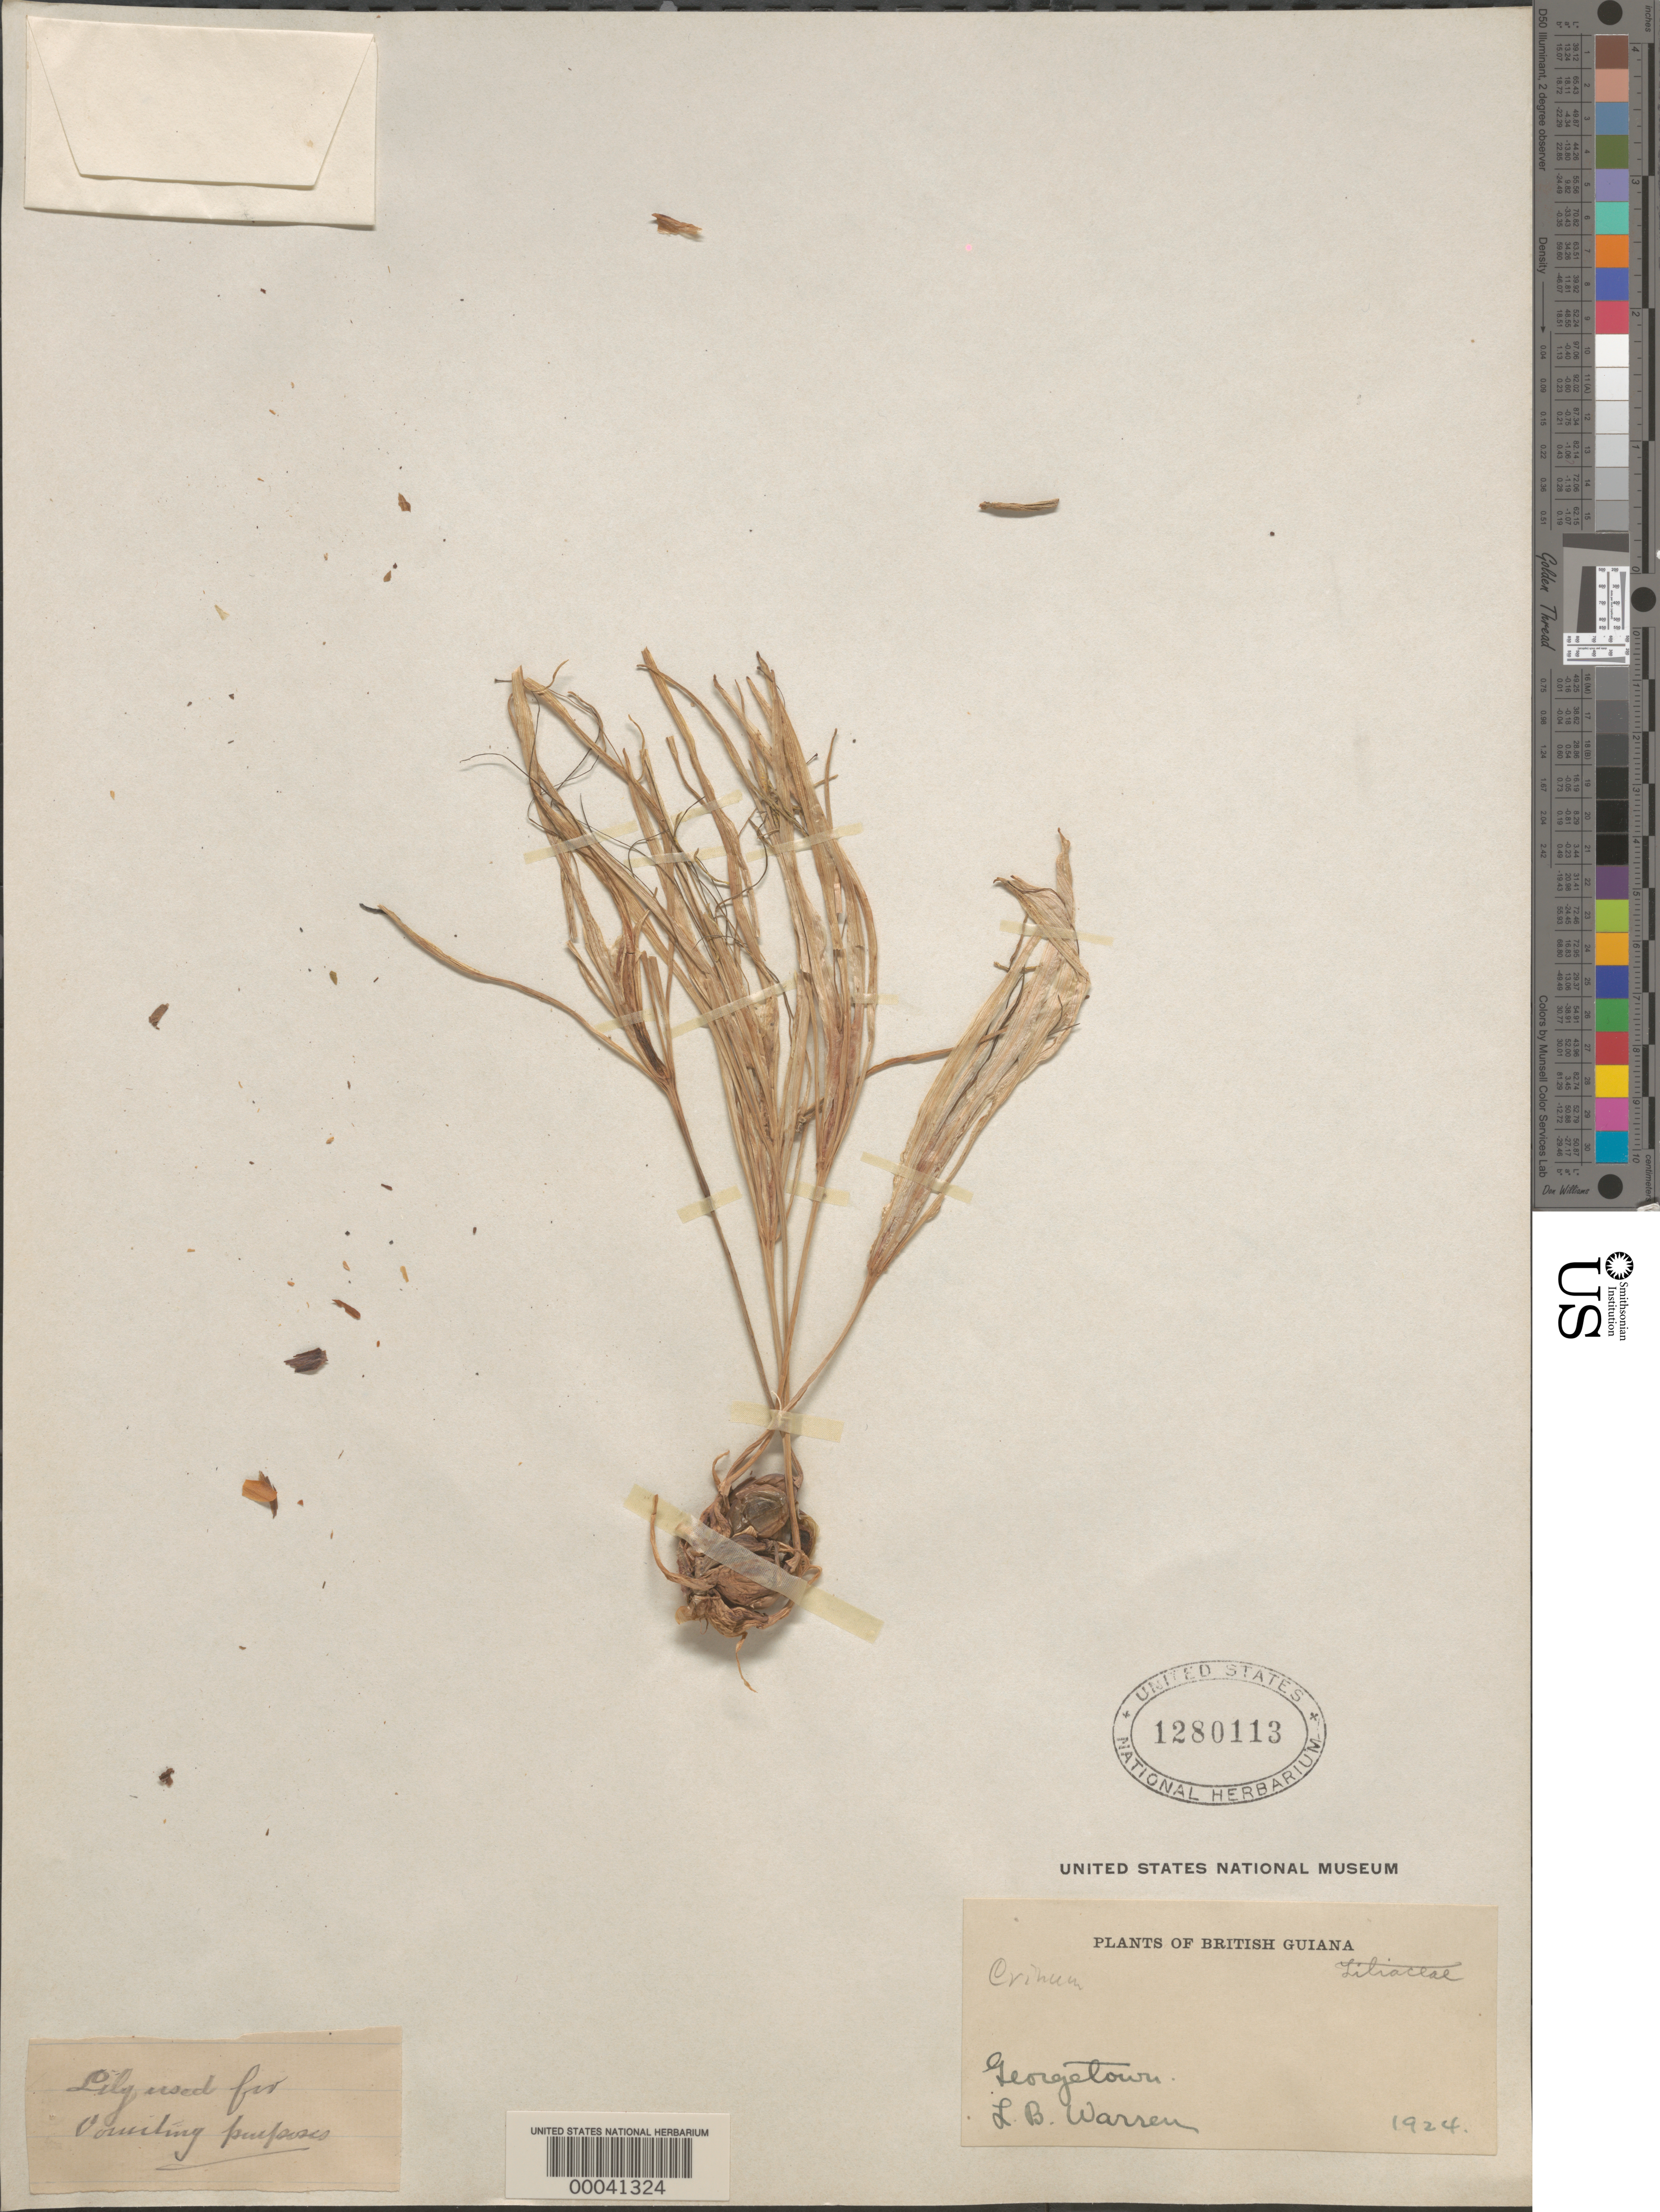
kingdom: Plantae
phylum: Tracheophyta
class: Liliopsida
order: Asparagales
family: Amaryllidaceae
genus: Crinum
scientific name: Crinum sp.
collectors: L. Warren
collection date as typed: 1924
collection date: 1924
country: Guyana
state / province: Demerara-Mahaica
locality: Georgetown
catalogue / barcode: US 1280113